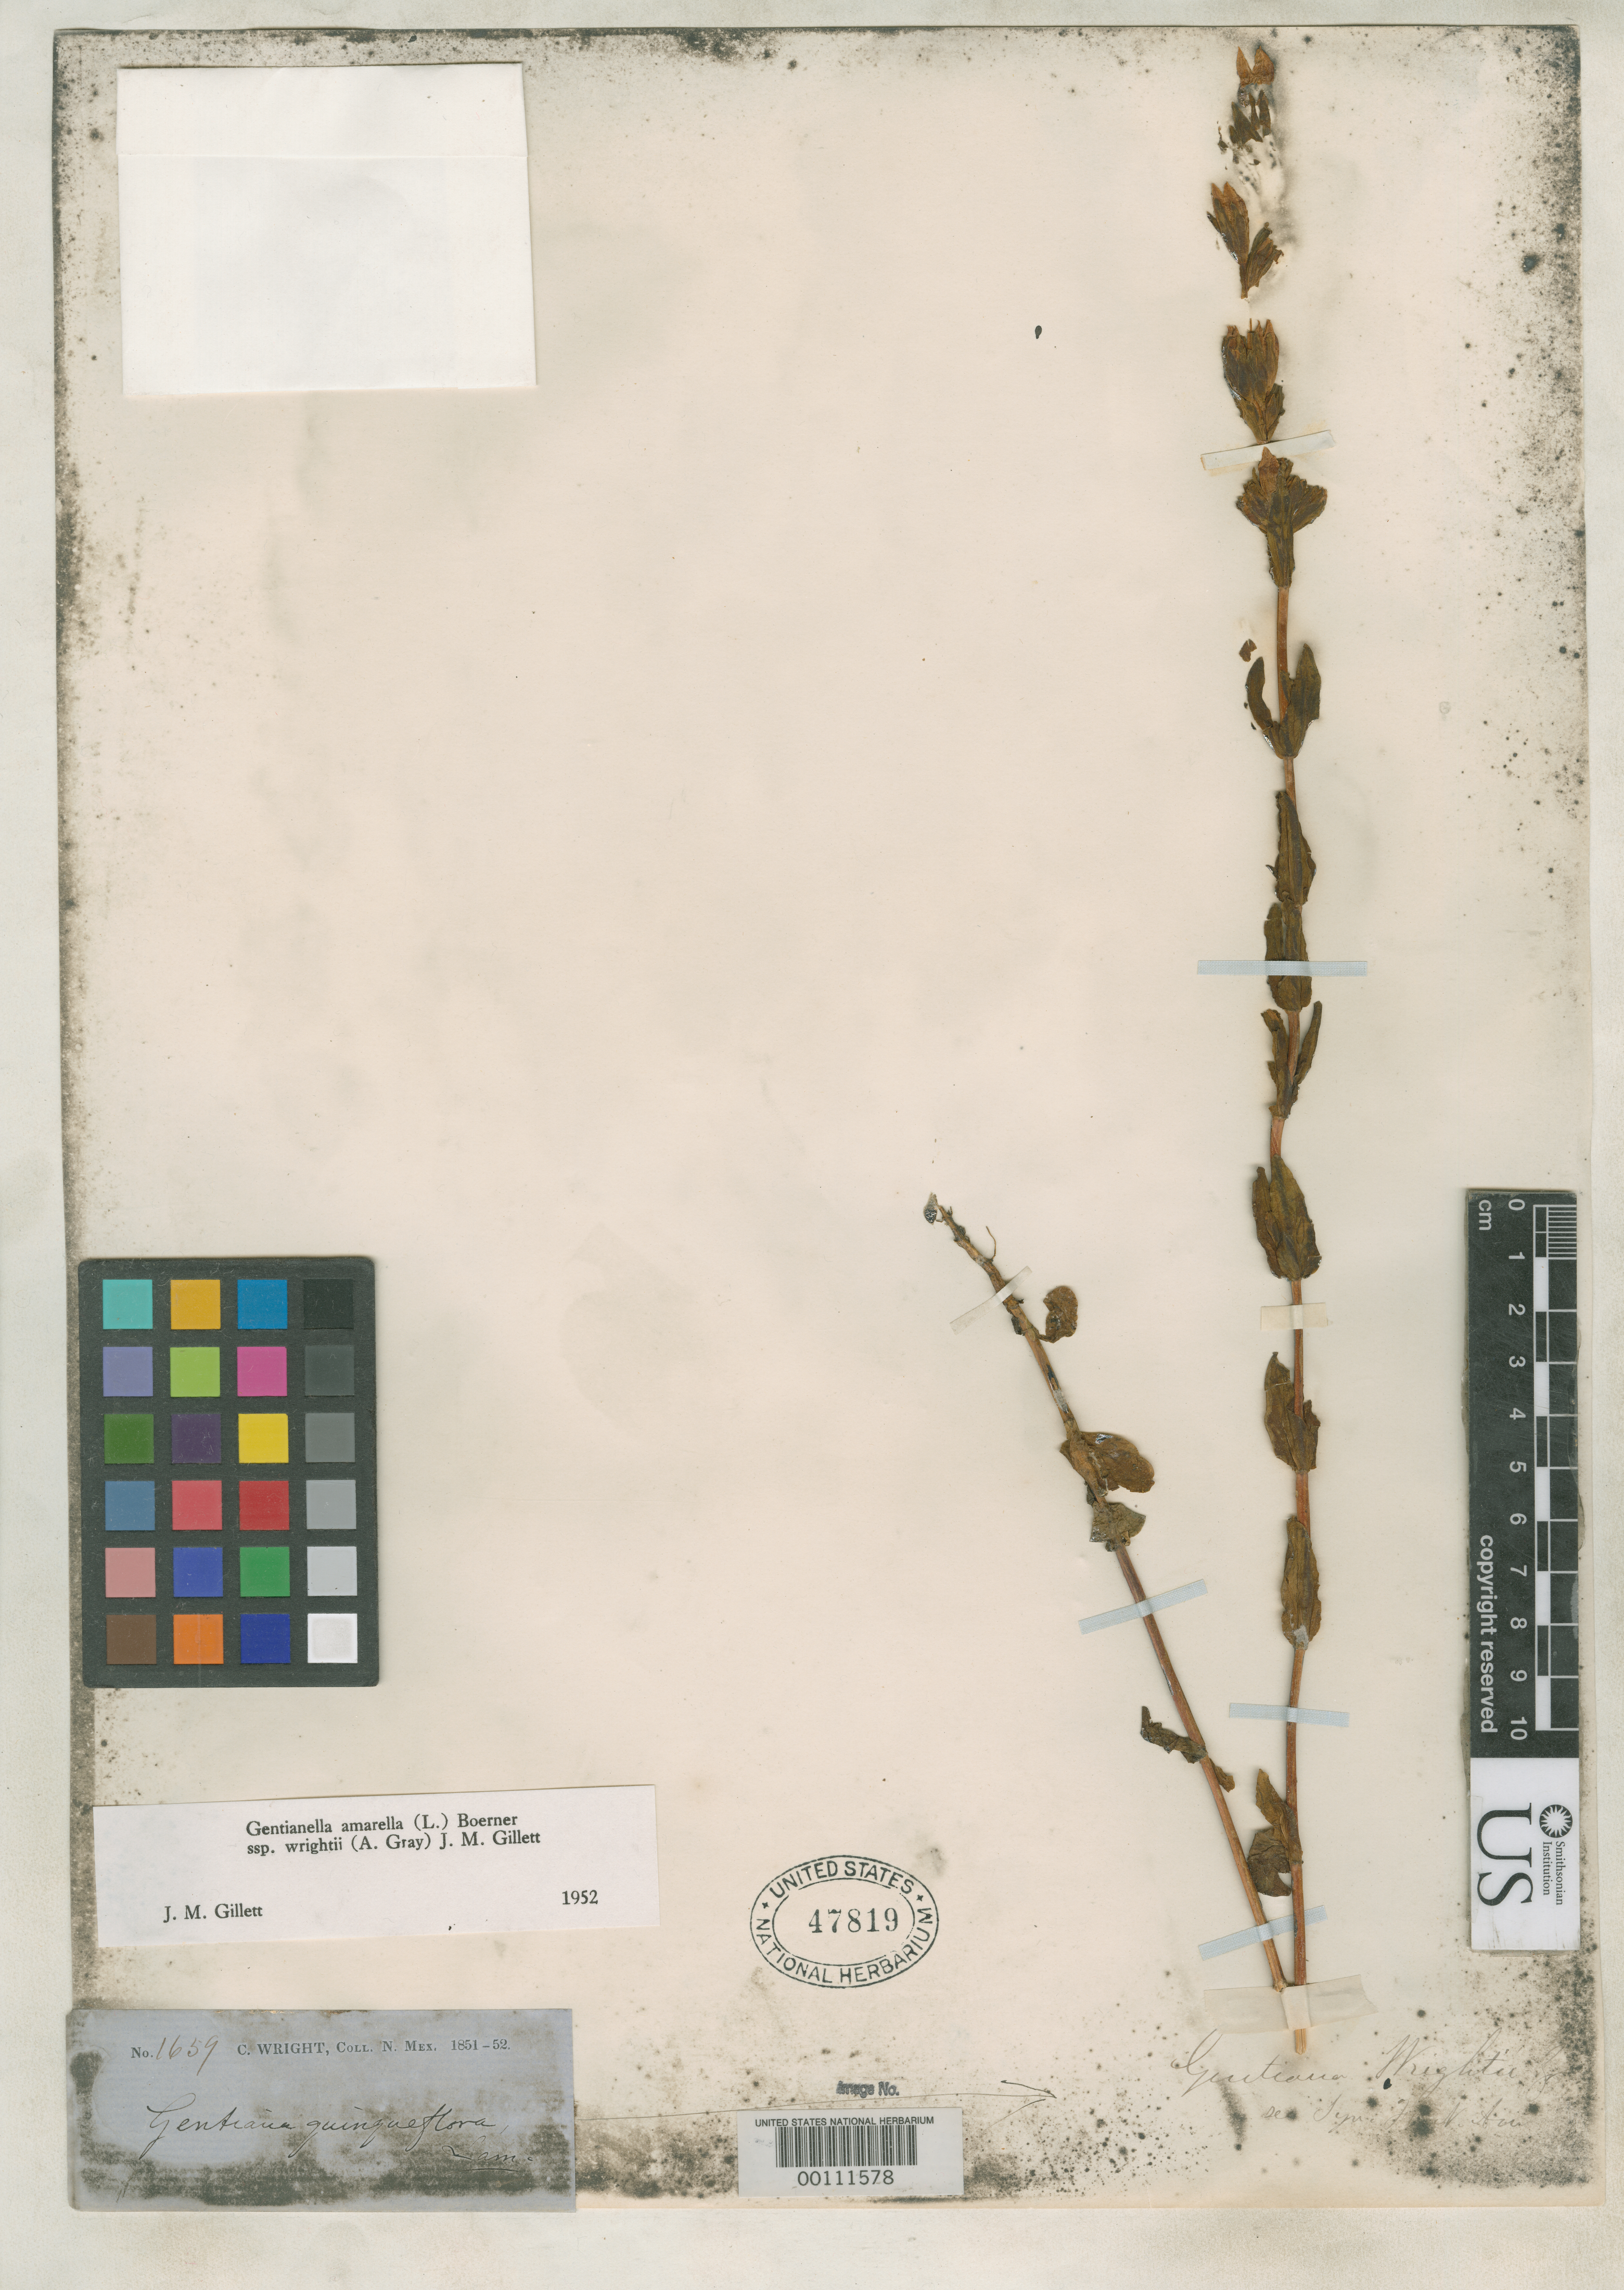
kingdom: Plantae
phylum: Tracheophyta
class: Magnoliopsida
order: Gentianales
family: Gentianaceae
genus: Gentiana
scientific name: Gentiana wrightii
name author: A. Gray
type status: Type Collection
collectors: C. Wright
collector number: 1659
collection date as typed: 1851 to -- --- 1852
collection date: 1851/1852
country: United States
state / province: Arizona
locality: Near Santa Cruz.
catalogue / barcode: US 47819